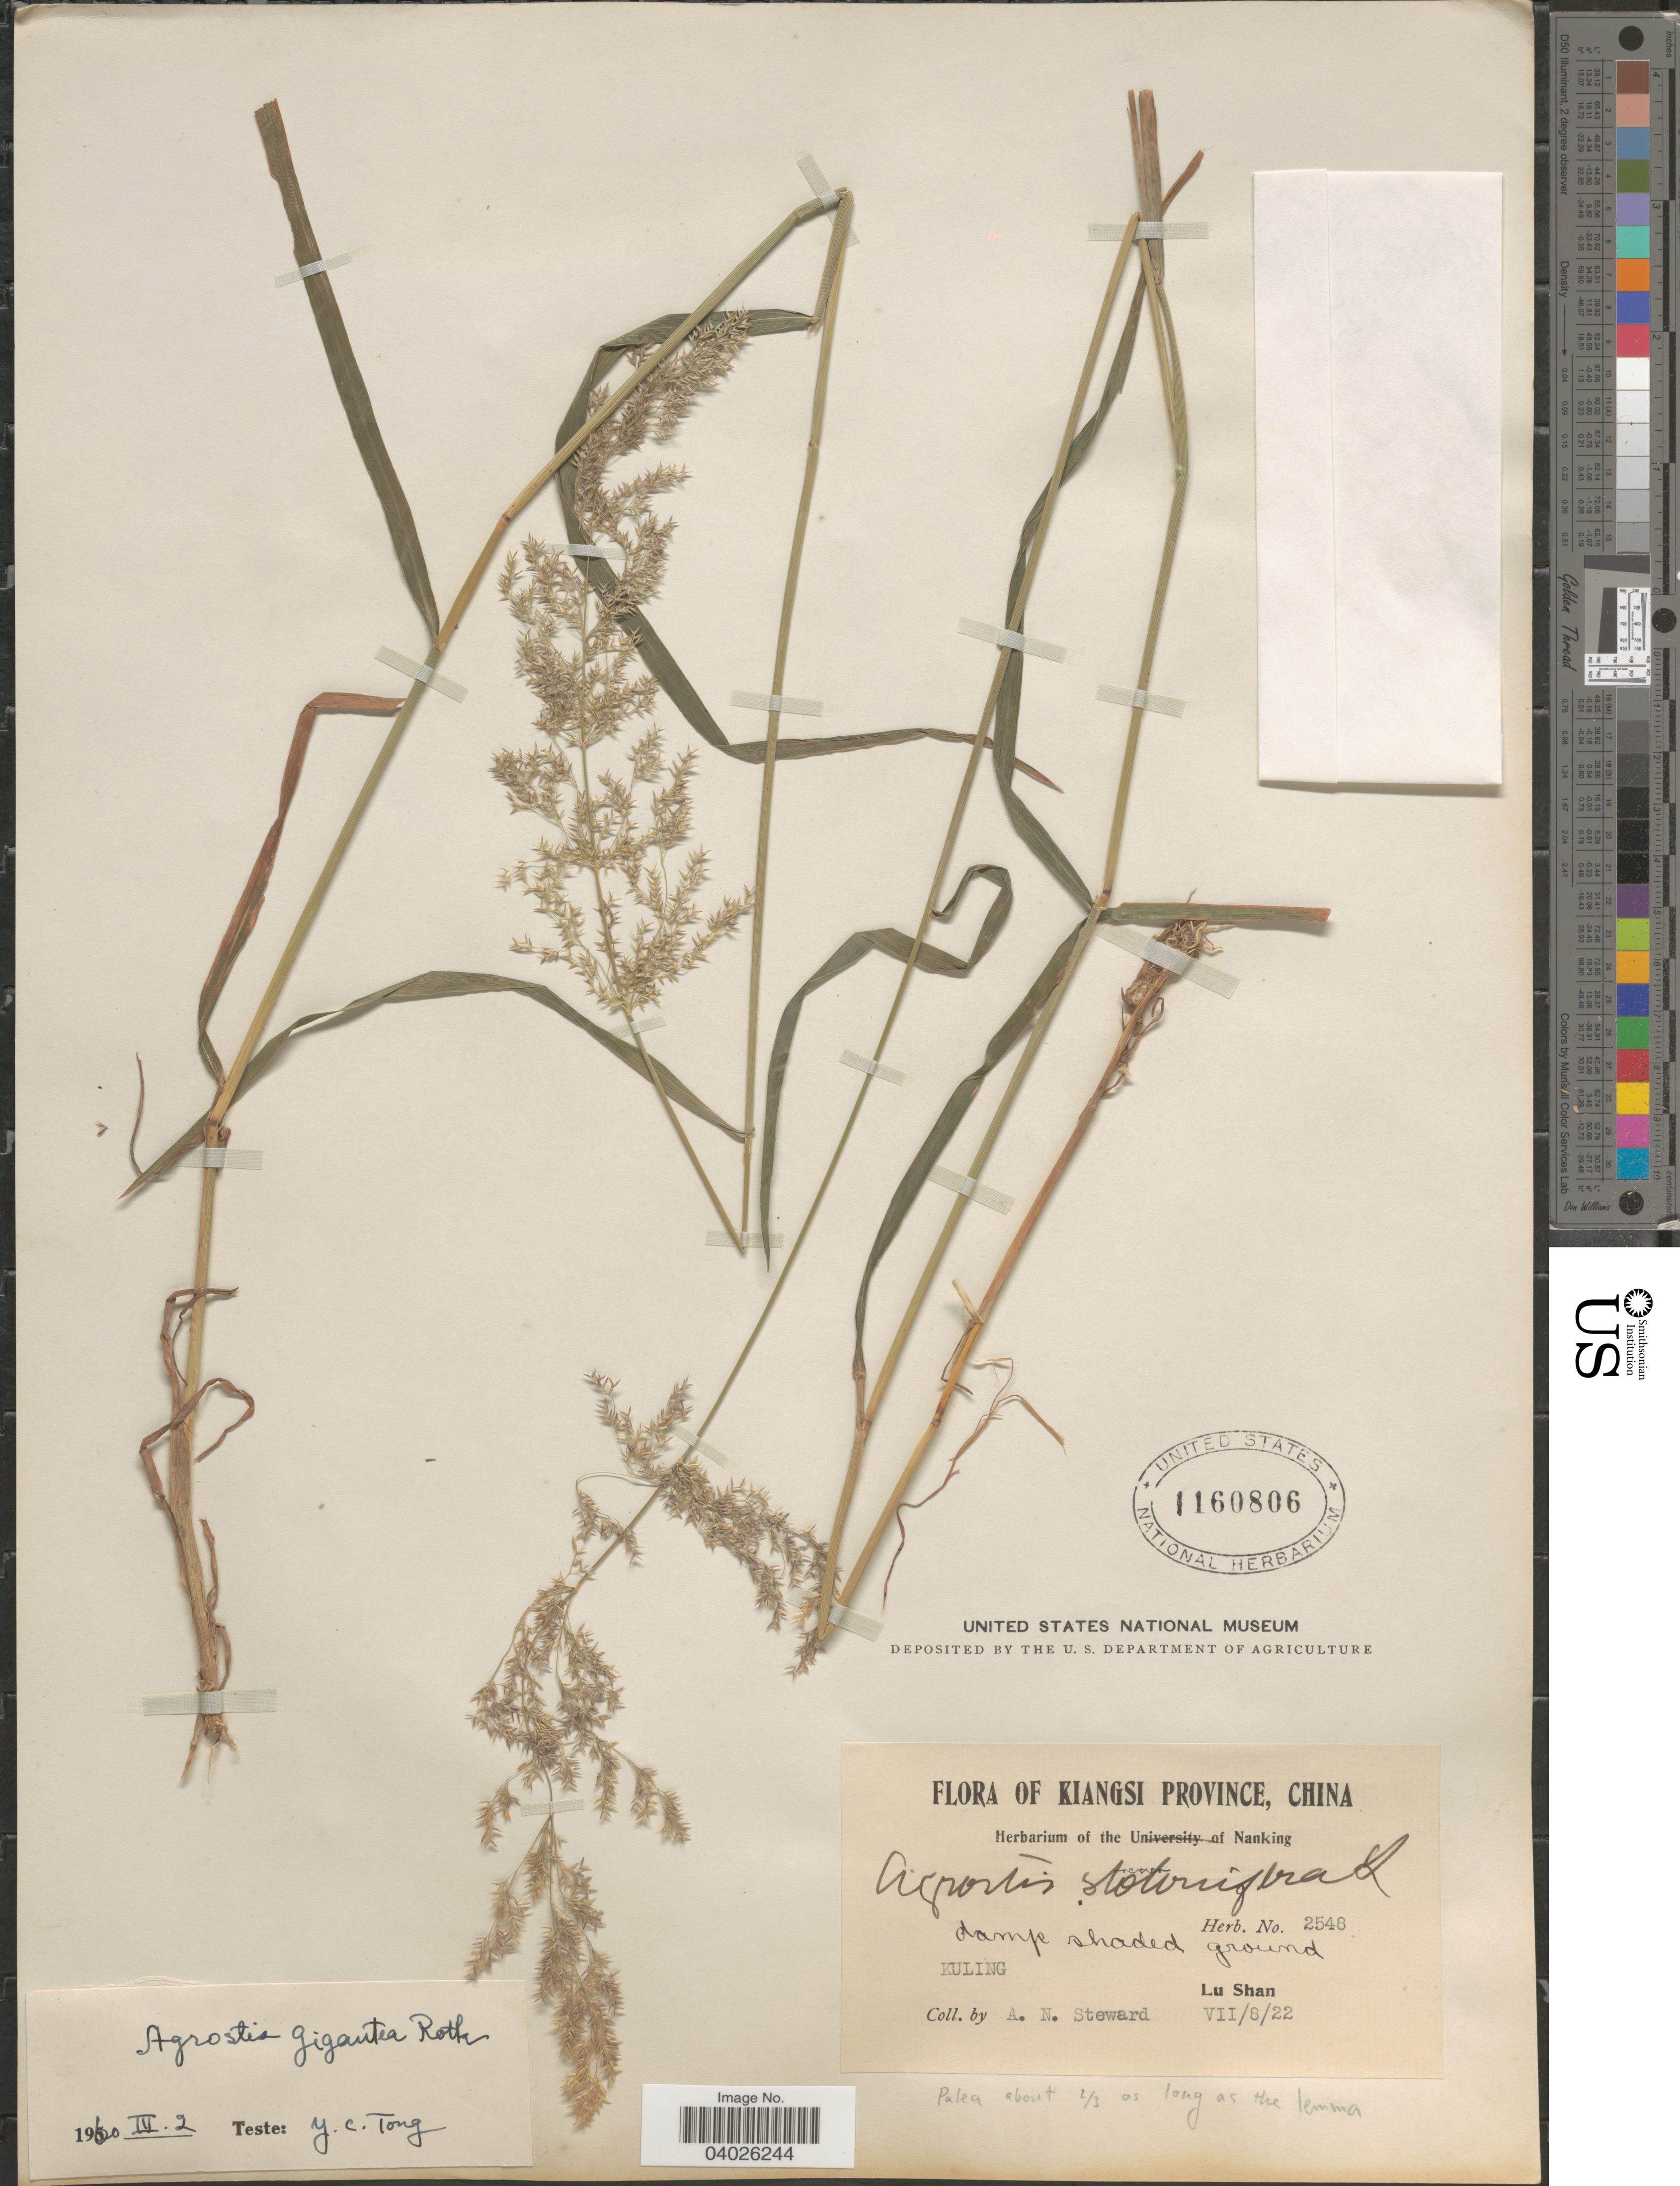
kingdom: Plantae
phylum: Tracheophyta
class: Liliopsida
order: Poales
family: Poaceae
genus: Agrostis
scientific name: Agrostis gigantea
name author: Roth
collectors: A. N. Steward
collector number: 2548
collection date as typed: Transcribed d/m/y: 8/7/22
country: China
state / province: Jiangxi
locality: Kiangsi Province. Kuling. Lu Shan.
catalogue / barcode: US 1160806